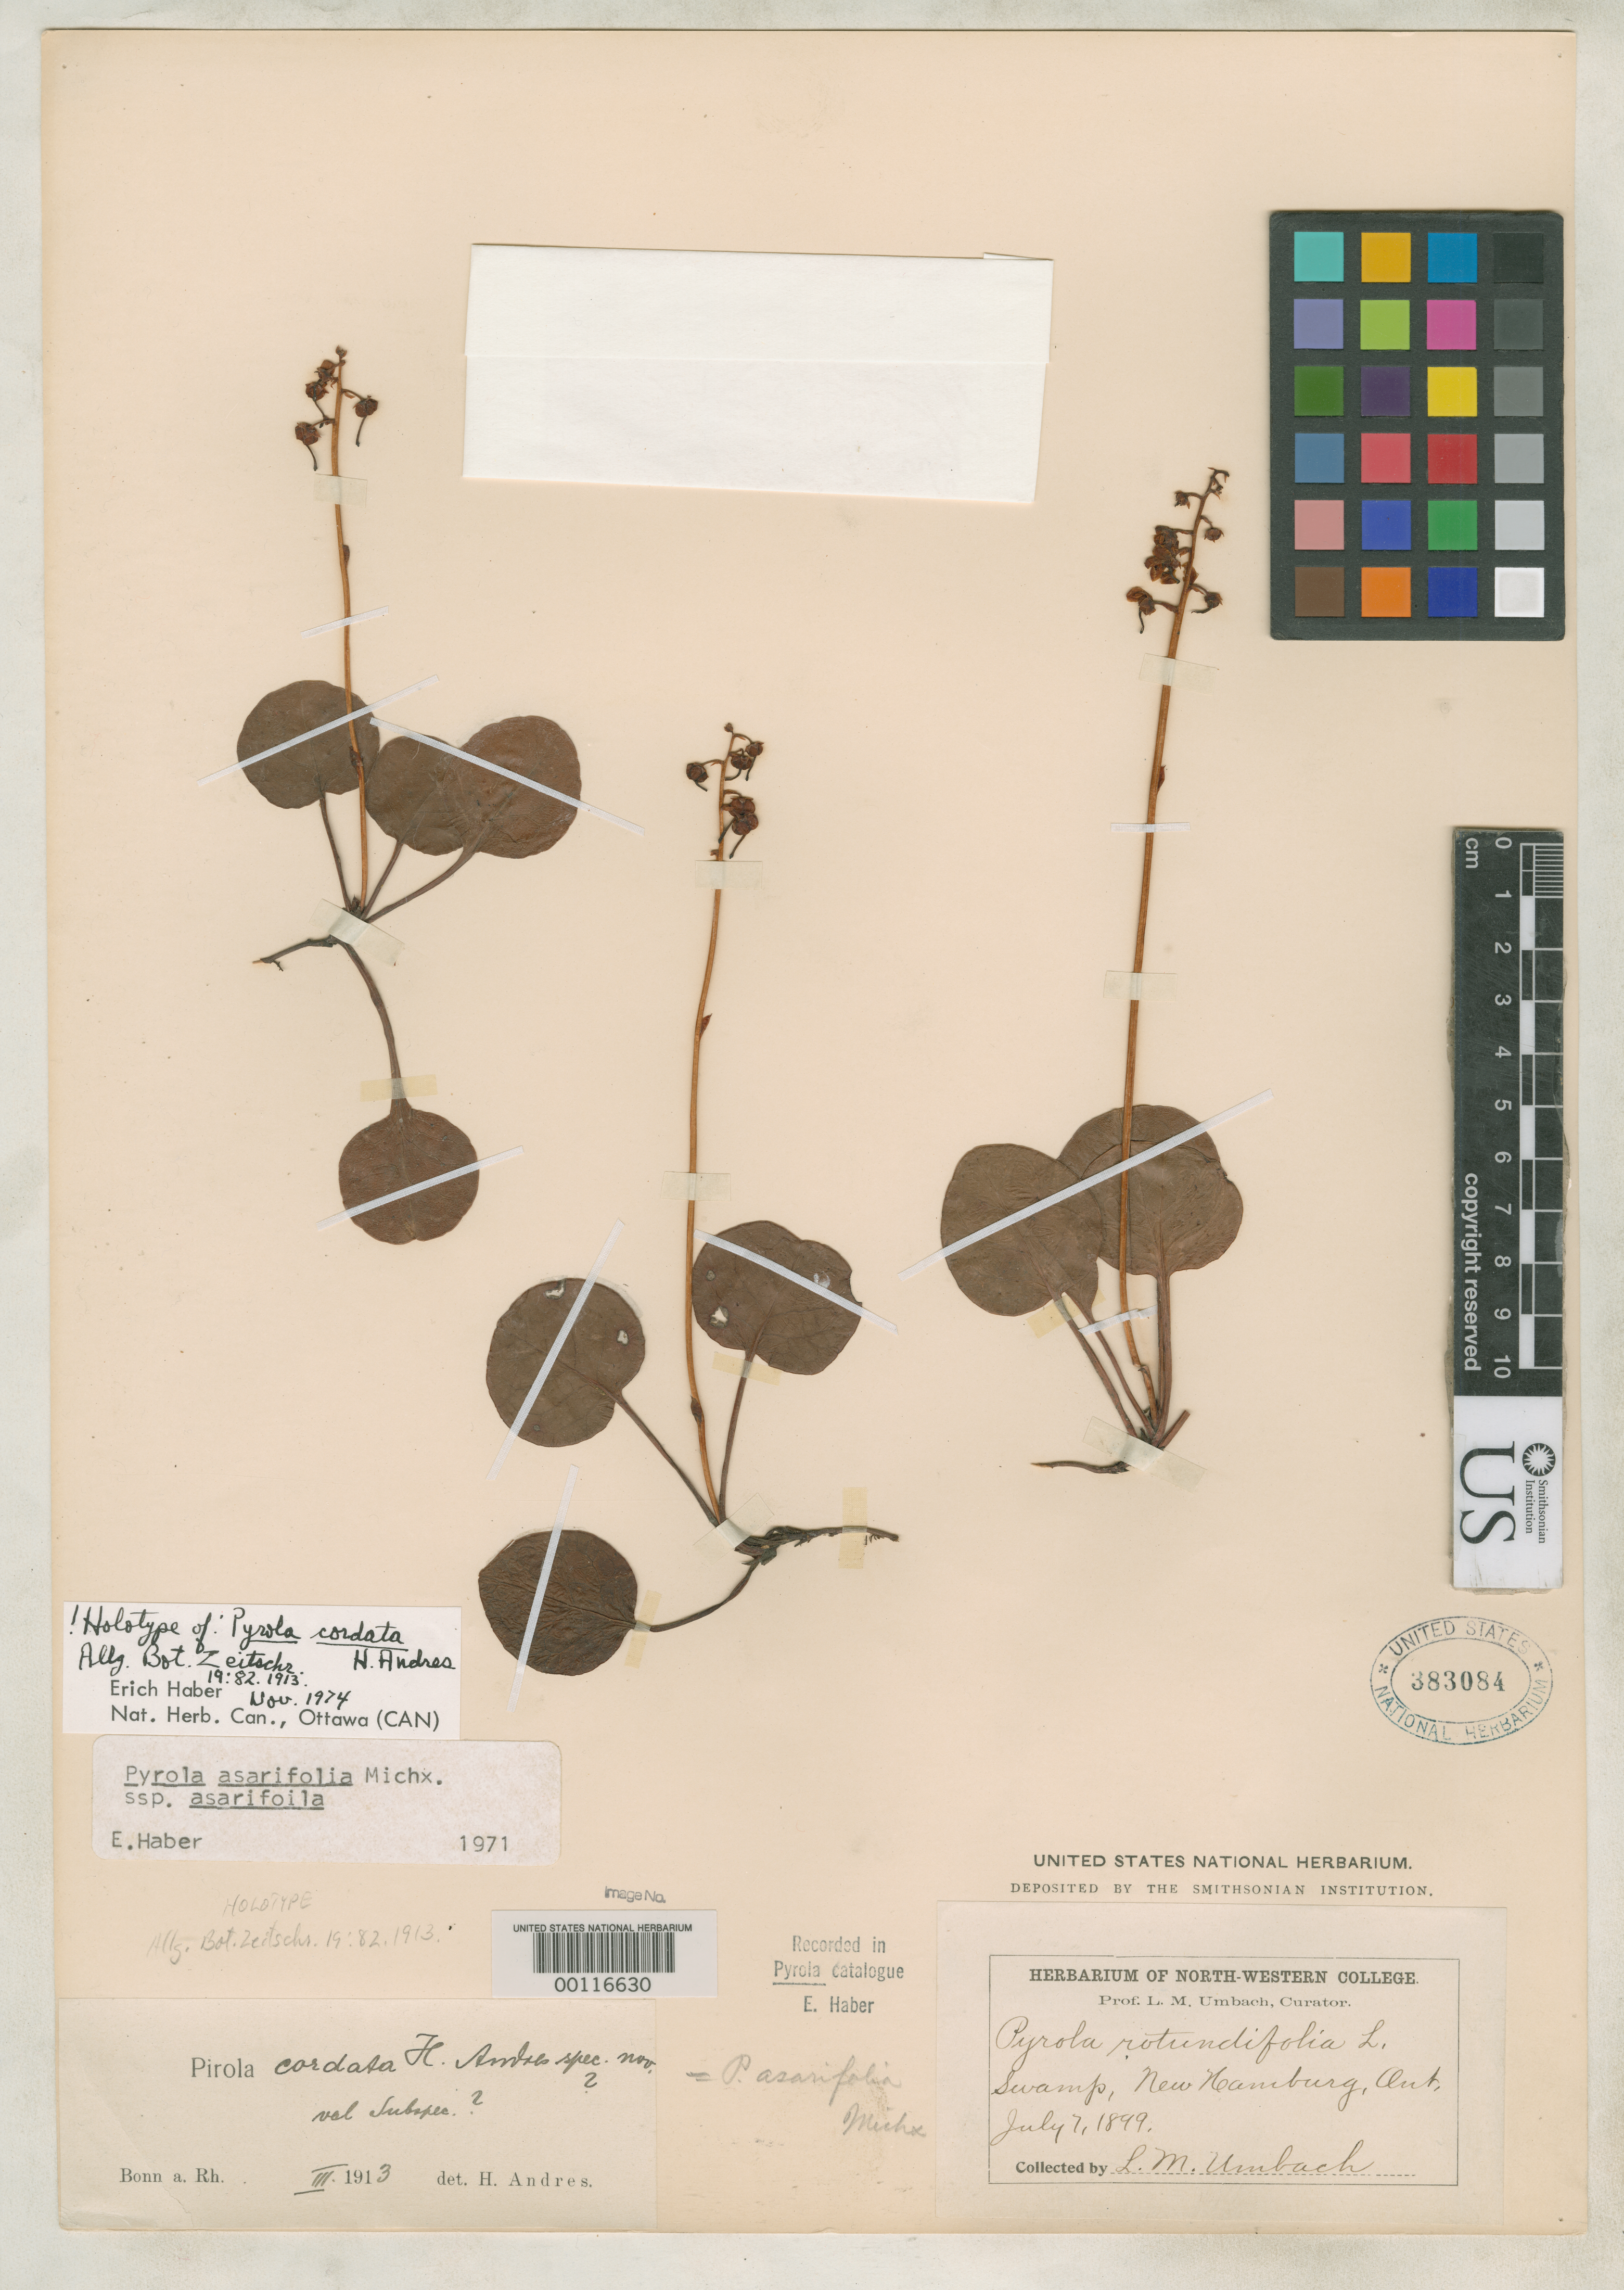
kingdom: Plantae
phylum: Tracheophyta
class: Magnoliopsida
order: Ericales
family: Ericaceae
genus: Pyrola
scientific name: Pyrola cordata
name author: Andres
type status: Holotype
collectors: L. M. Umbach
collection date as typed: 07 Jul 1899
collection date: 1899-07-07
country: Canada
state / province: Ontario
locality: New Hamburg.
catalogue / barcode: US 383084